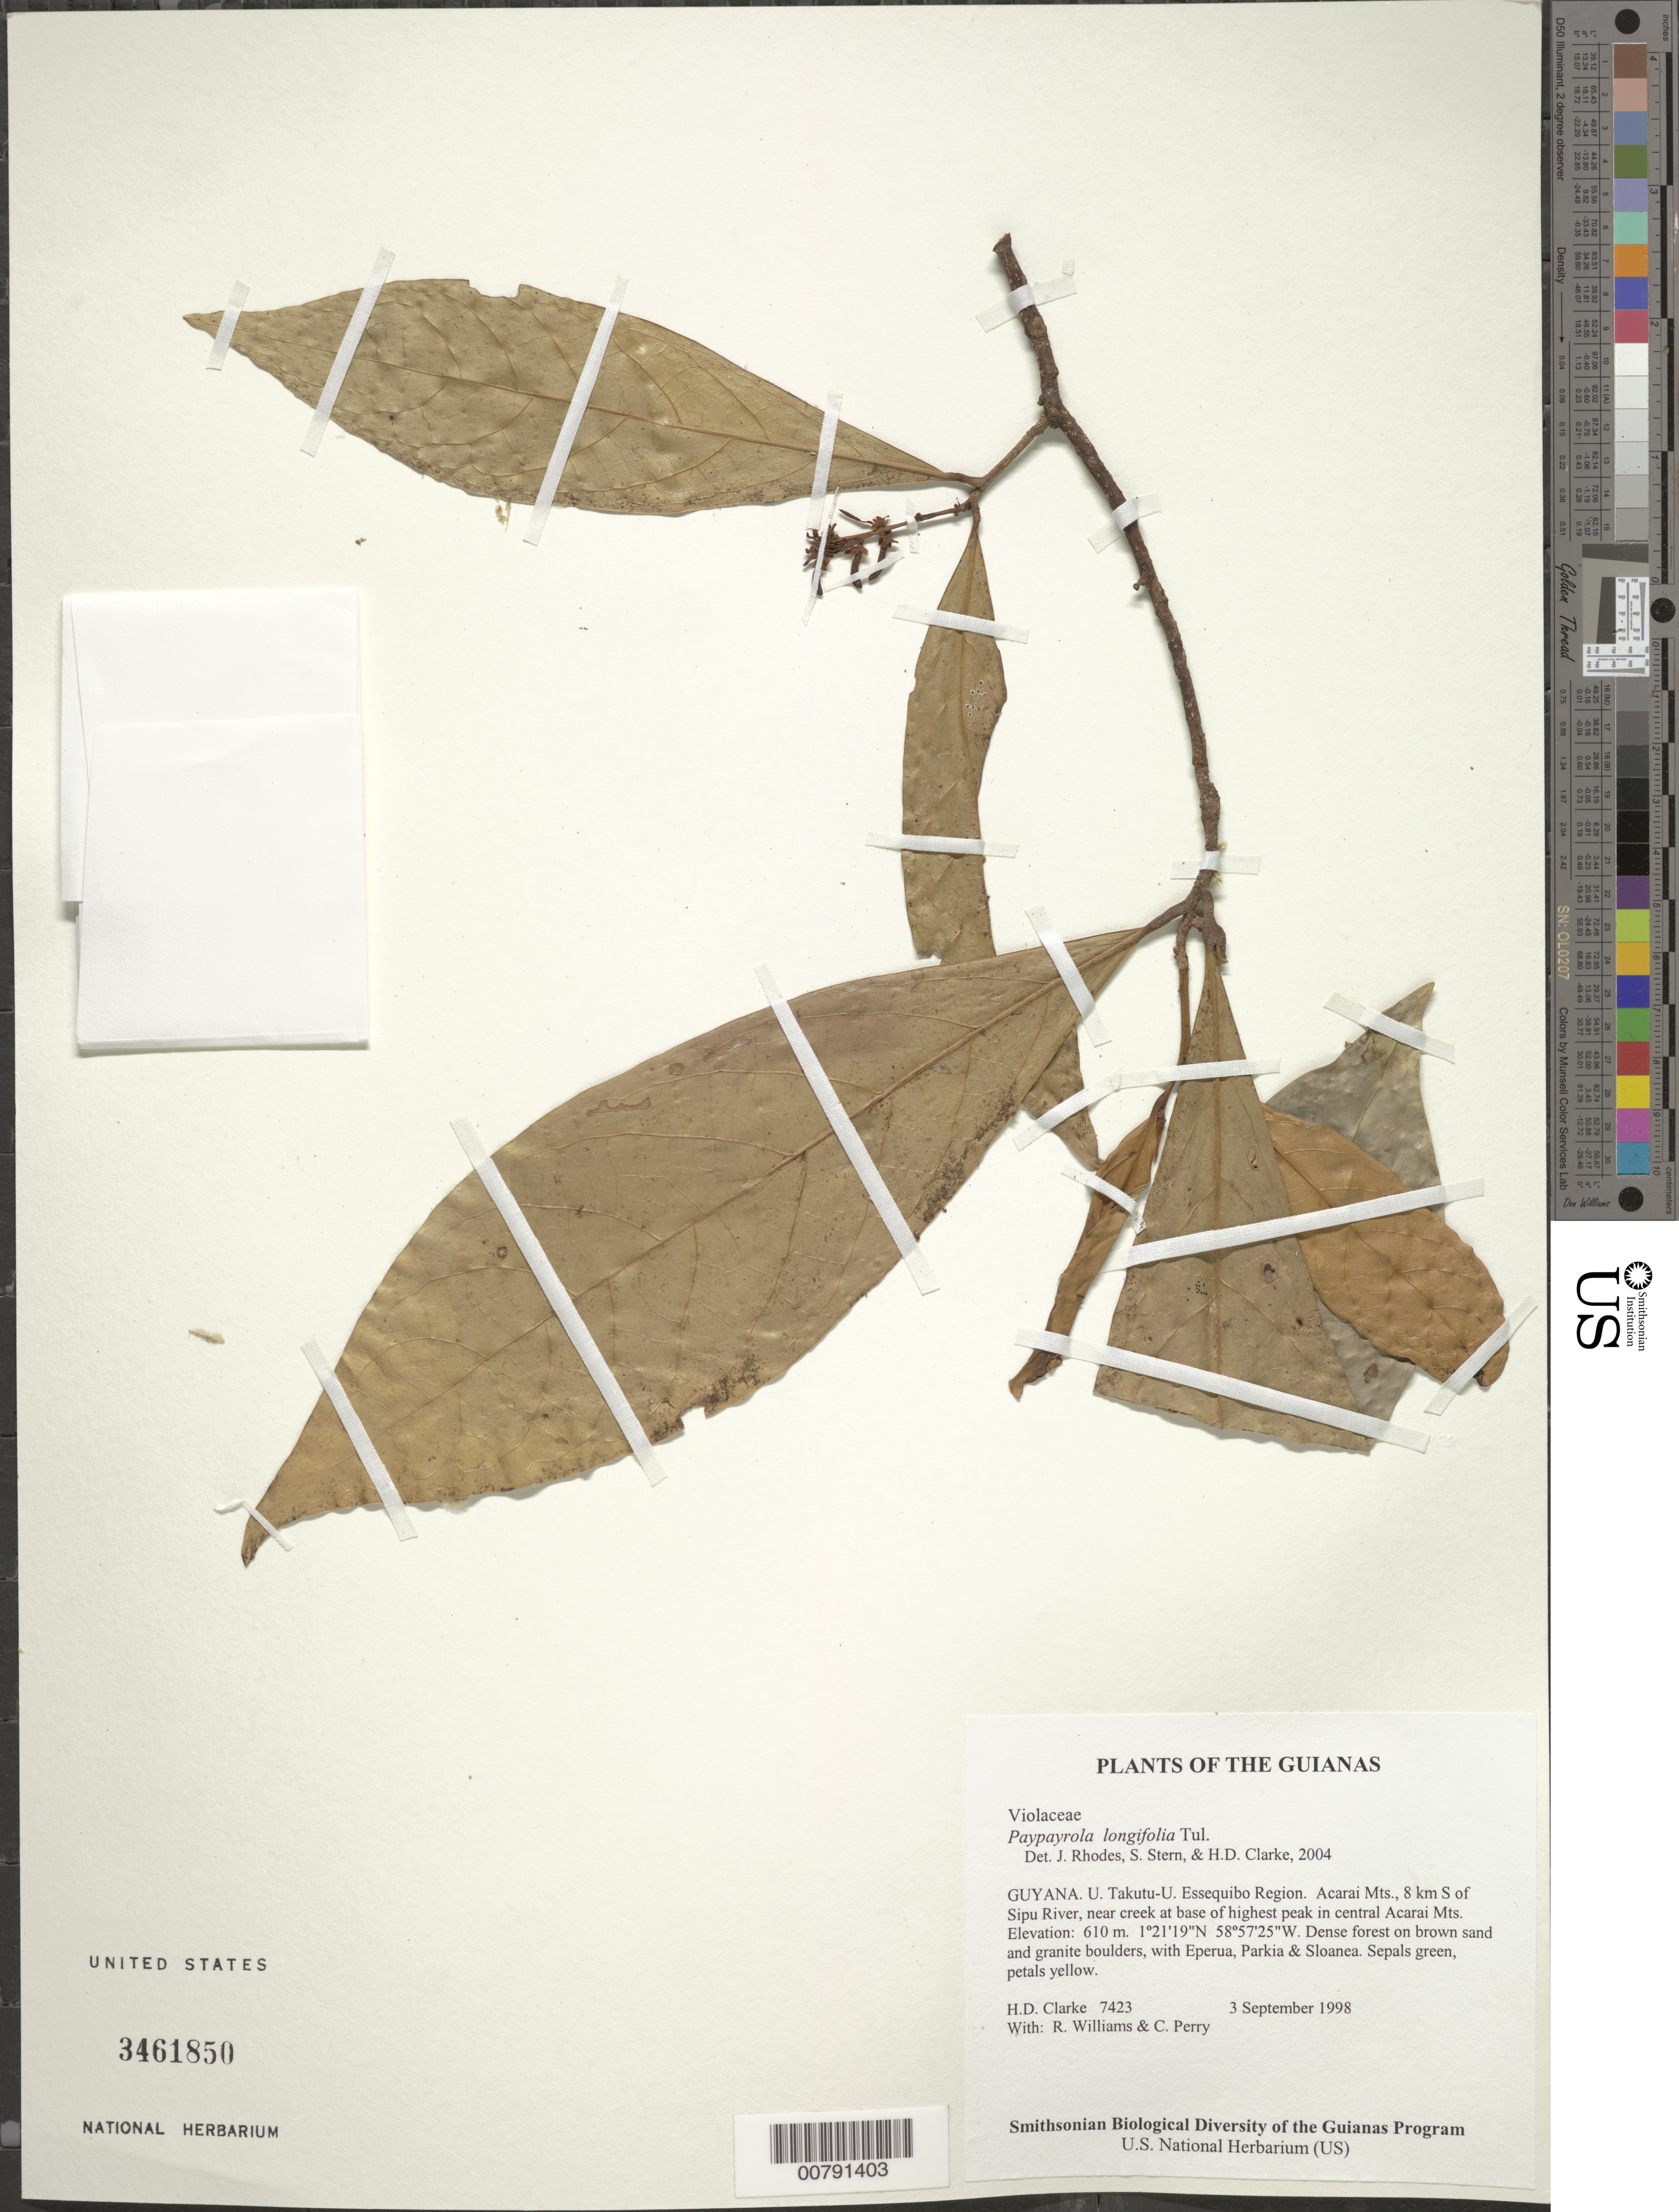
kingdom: Plantae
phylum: Tracheophyta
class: Magnoliopsida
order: Malpighiales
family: Violaceae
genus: Paypayrola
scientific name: Paypayrola longifolia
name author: Tul.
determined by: Clarke, H. D.; Rhodes, J.; Stern, S. R.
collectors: H. D. Clarke, R. Williams & C. Perry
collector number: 7423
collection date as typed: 3 September 1998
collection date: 1998-09-03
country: Guyana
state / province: U. Takutu-U. Essequibo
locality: Acarai Mts., 8 km S of Sipu River, near creek at base of highest peak in central Acarai Mts.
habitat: Dense forest on brown sand and granite boulders, with Eperua, Parkia & Sloanea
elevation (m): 610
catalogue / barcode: US 3461850